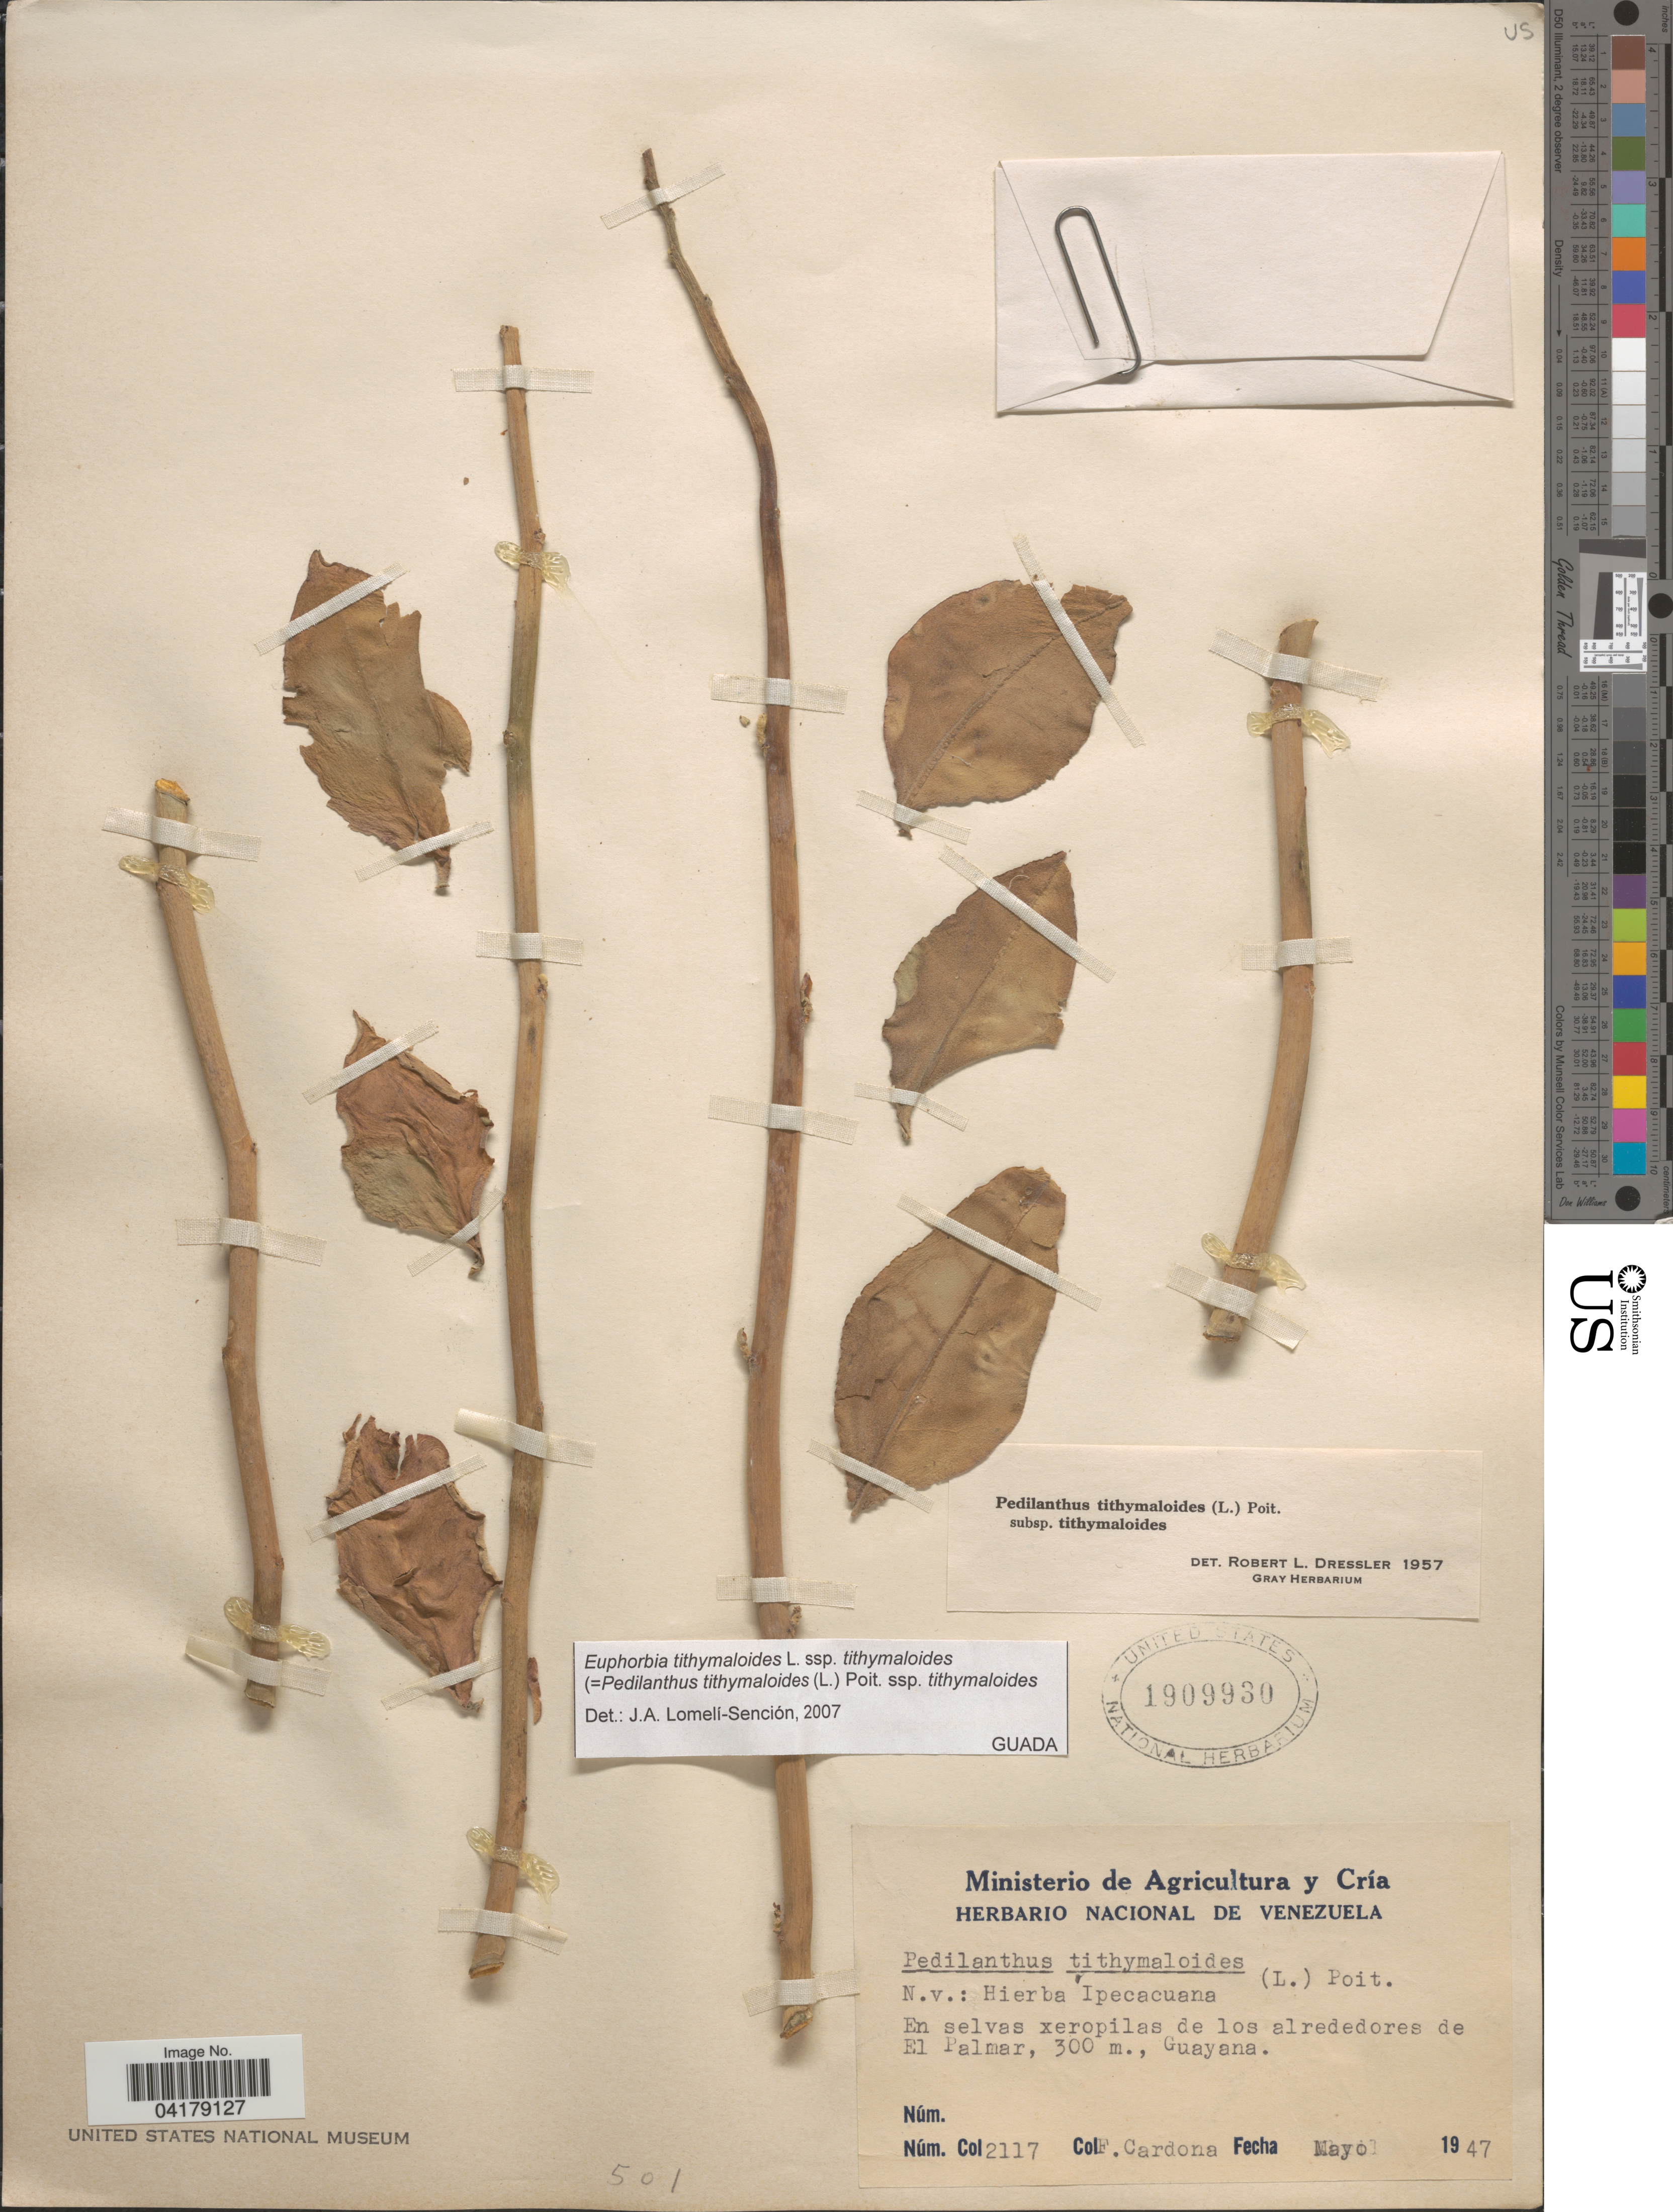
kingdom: Plantae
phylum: Tracheophyta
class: Magnoliopsida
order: Malpighiales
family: Euphorbiaceae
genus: Euphorbia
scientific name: Euphorbia tithymaloides subsp. tithymaloides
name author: L.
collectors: F. Cardona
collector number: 2117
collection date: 1947-05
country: Guyana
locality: En selves xeropilas de los alrededores de El Palmar, Guayana.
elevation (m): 300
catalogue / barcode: US 1909930